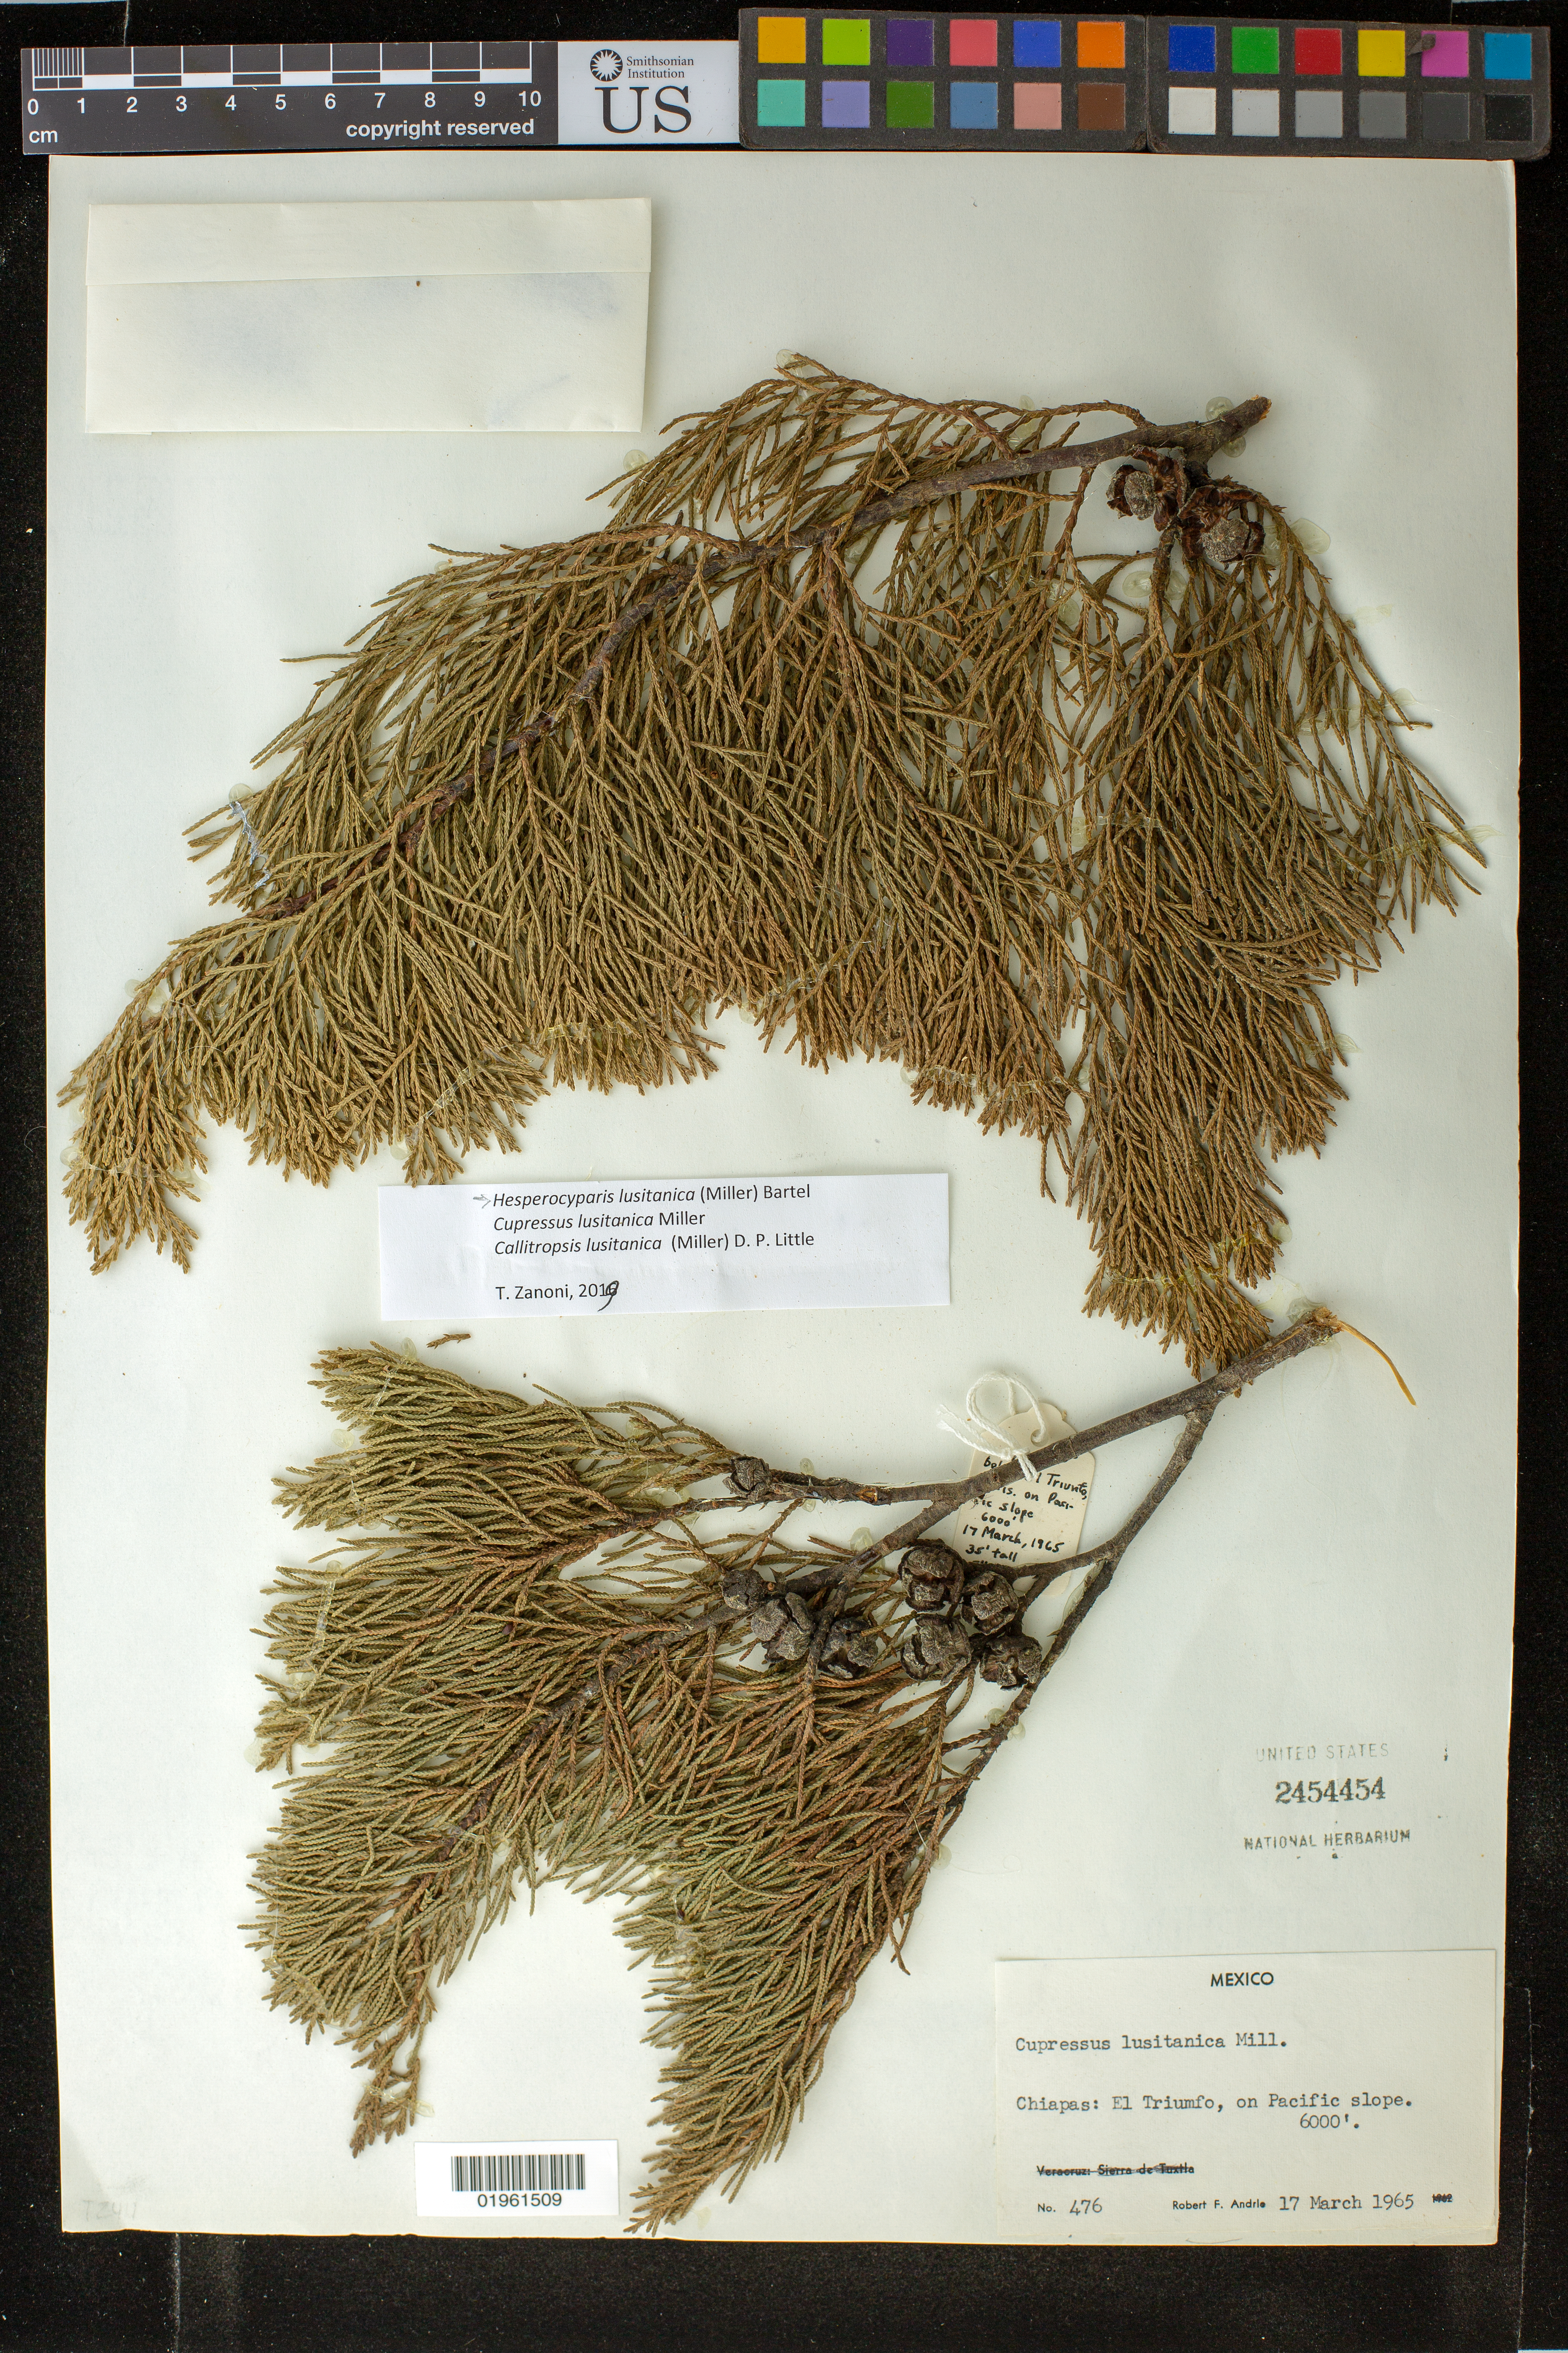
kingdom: Plantae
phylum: Tracheophyta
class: Pinopsida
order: Pinales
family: Cupressaceae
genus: Hesperocyparis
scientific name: Hesperocyparis lusitanica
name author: (Miller) Bartel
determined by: Zanoni, T. A., (NY), New York Botanical Garden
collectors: R. Andrle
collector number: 476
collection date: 1965-03-17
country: Mexico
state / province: Chiapas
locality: Chiapas: El Triunfo, on Pacific slope.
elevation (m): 1829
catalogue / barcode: US 2454454